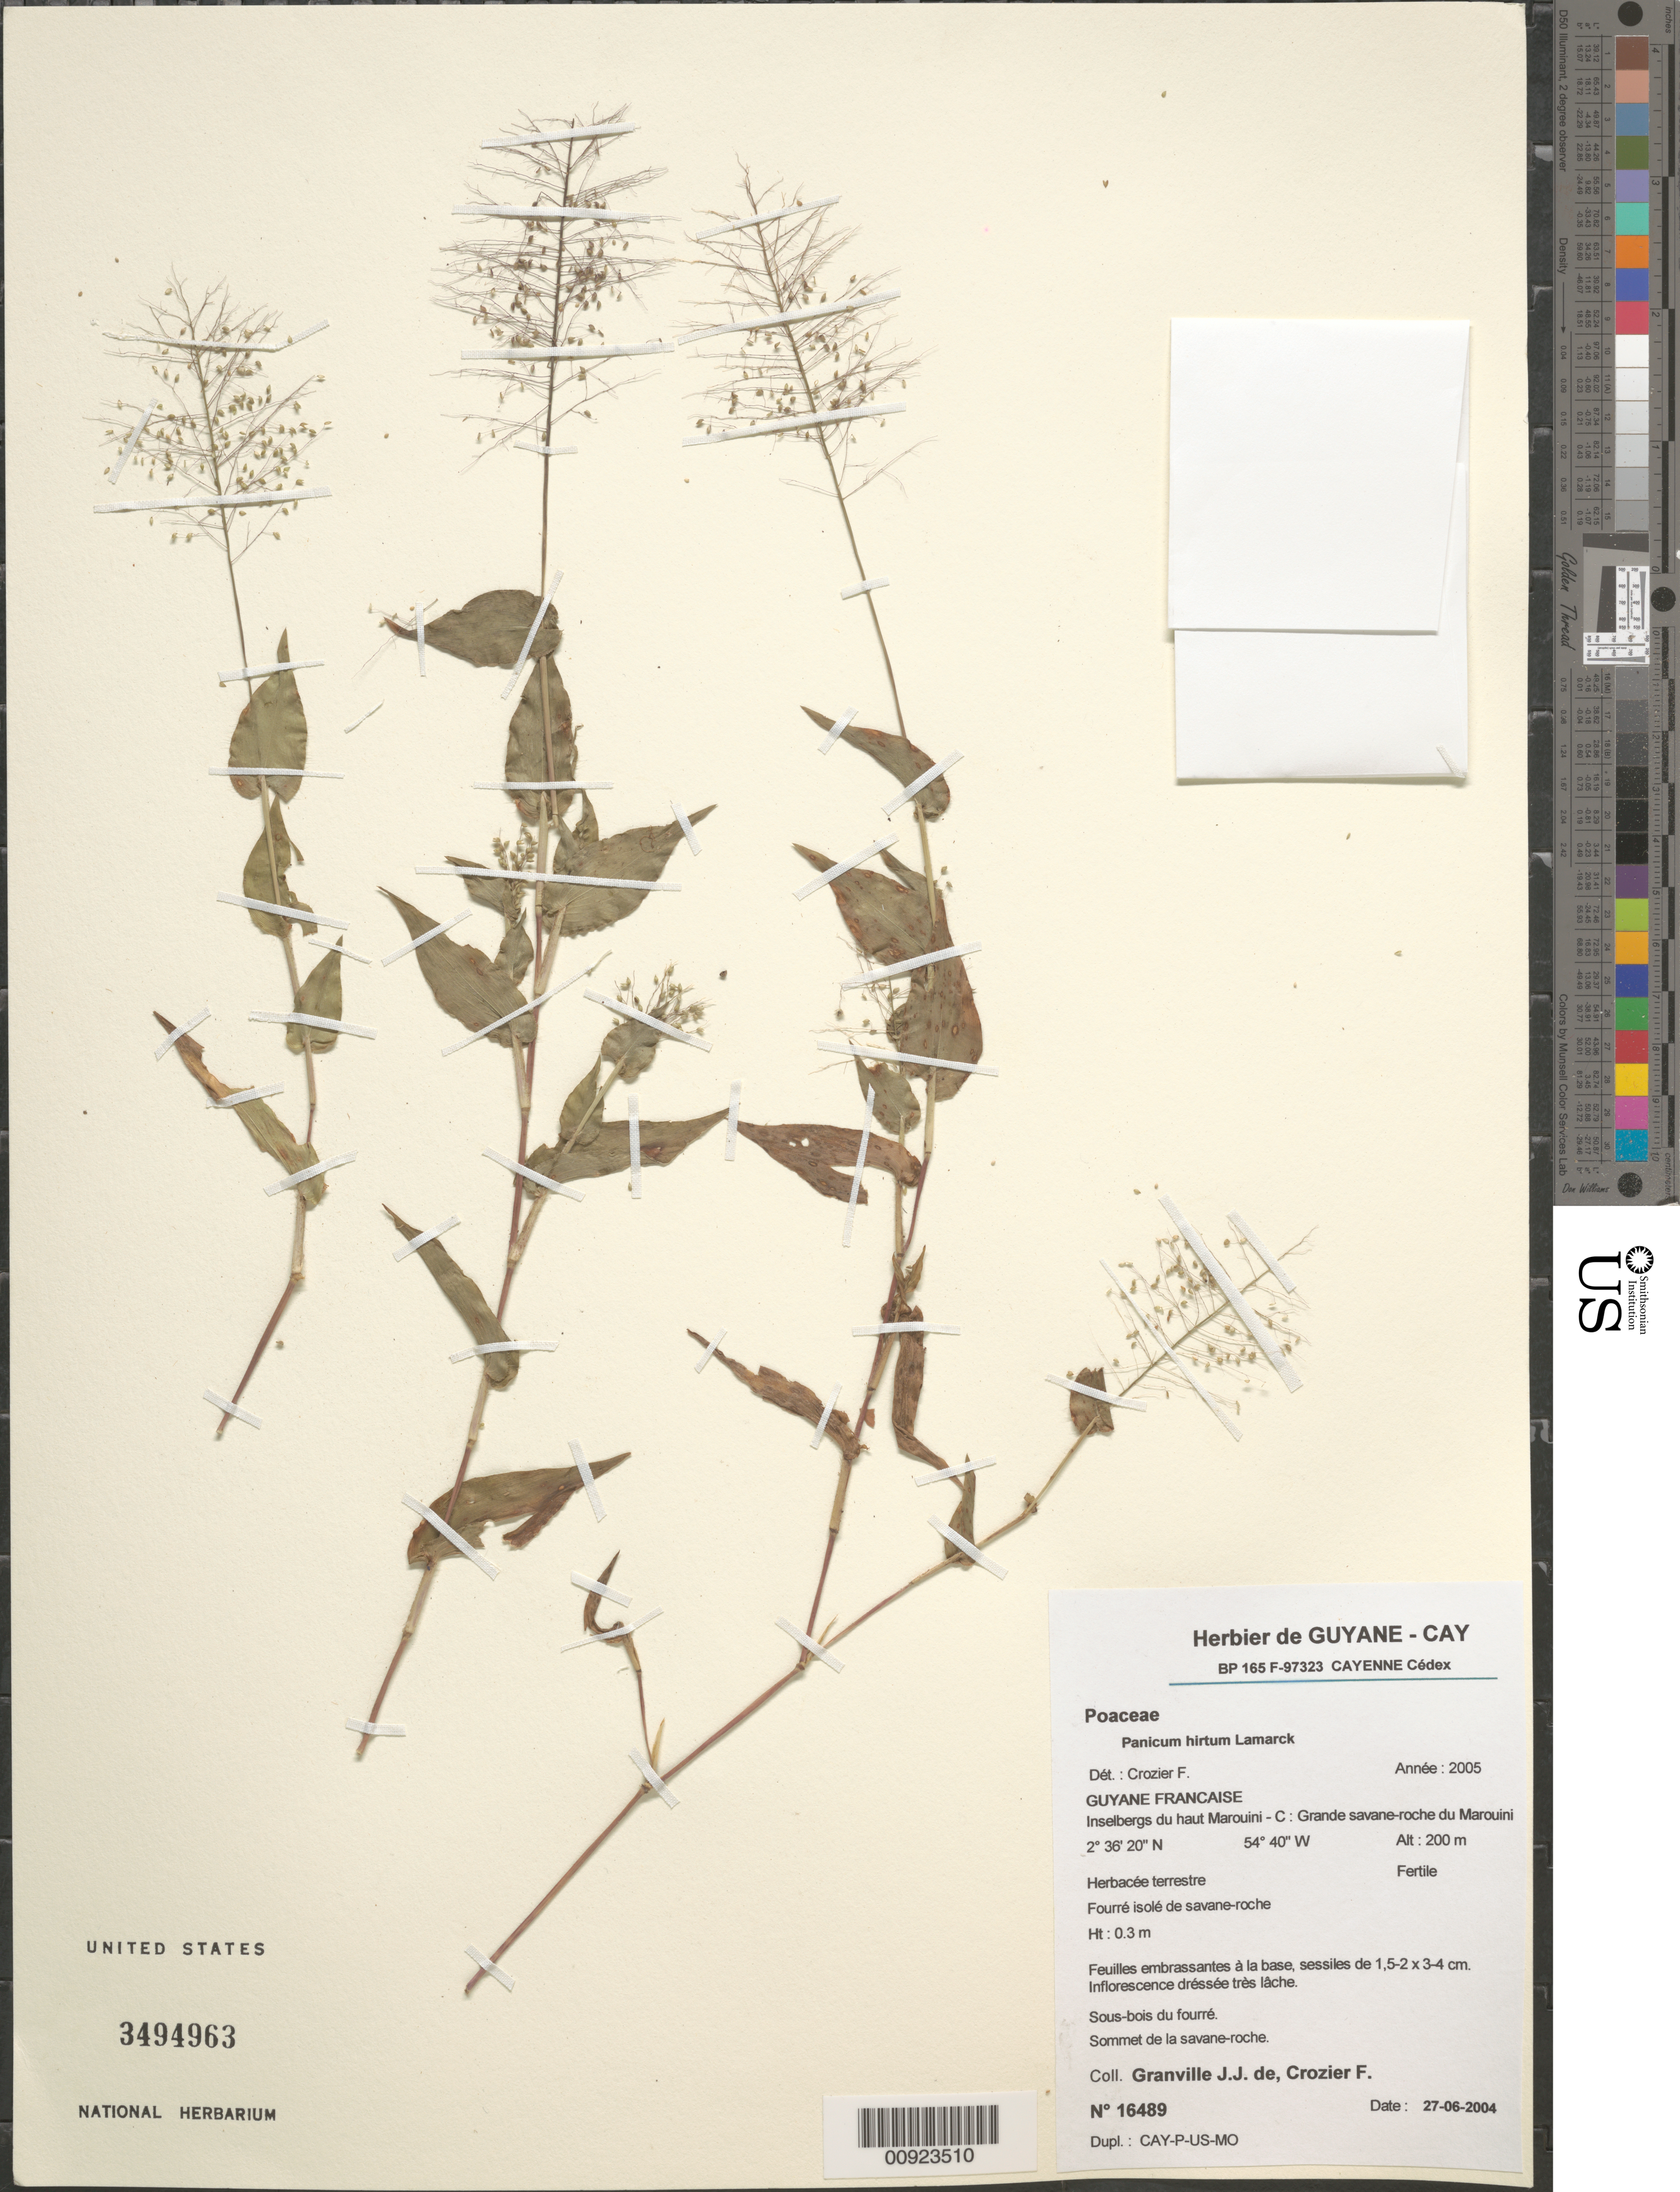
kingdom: Plantae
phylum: Tracheophyta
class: Liliopsida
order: Poales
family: Poaceae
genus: Panicum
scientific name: Panicum hirtum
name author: Lam.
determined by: Crozier, F.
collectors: J.-J. de Granville & F. Crozier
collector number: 16489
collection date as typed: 27-Jun-04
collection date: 2004-06-27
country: French Guiana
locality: Haut Marouini-C; Grande savane-roche du Marouini; sommet de la savane-roche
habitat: Fourre isole de savane-roche; sous-bois du fourre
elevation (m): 200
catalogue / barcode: US 3494963